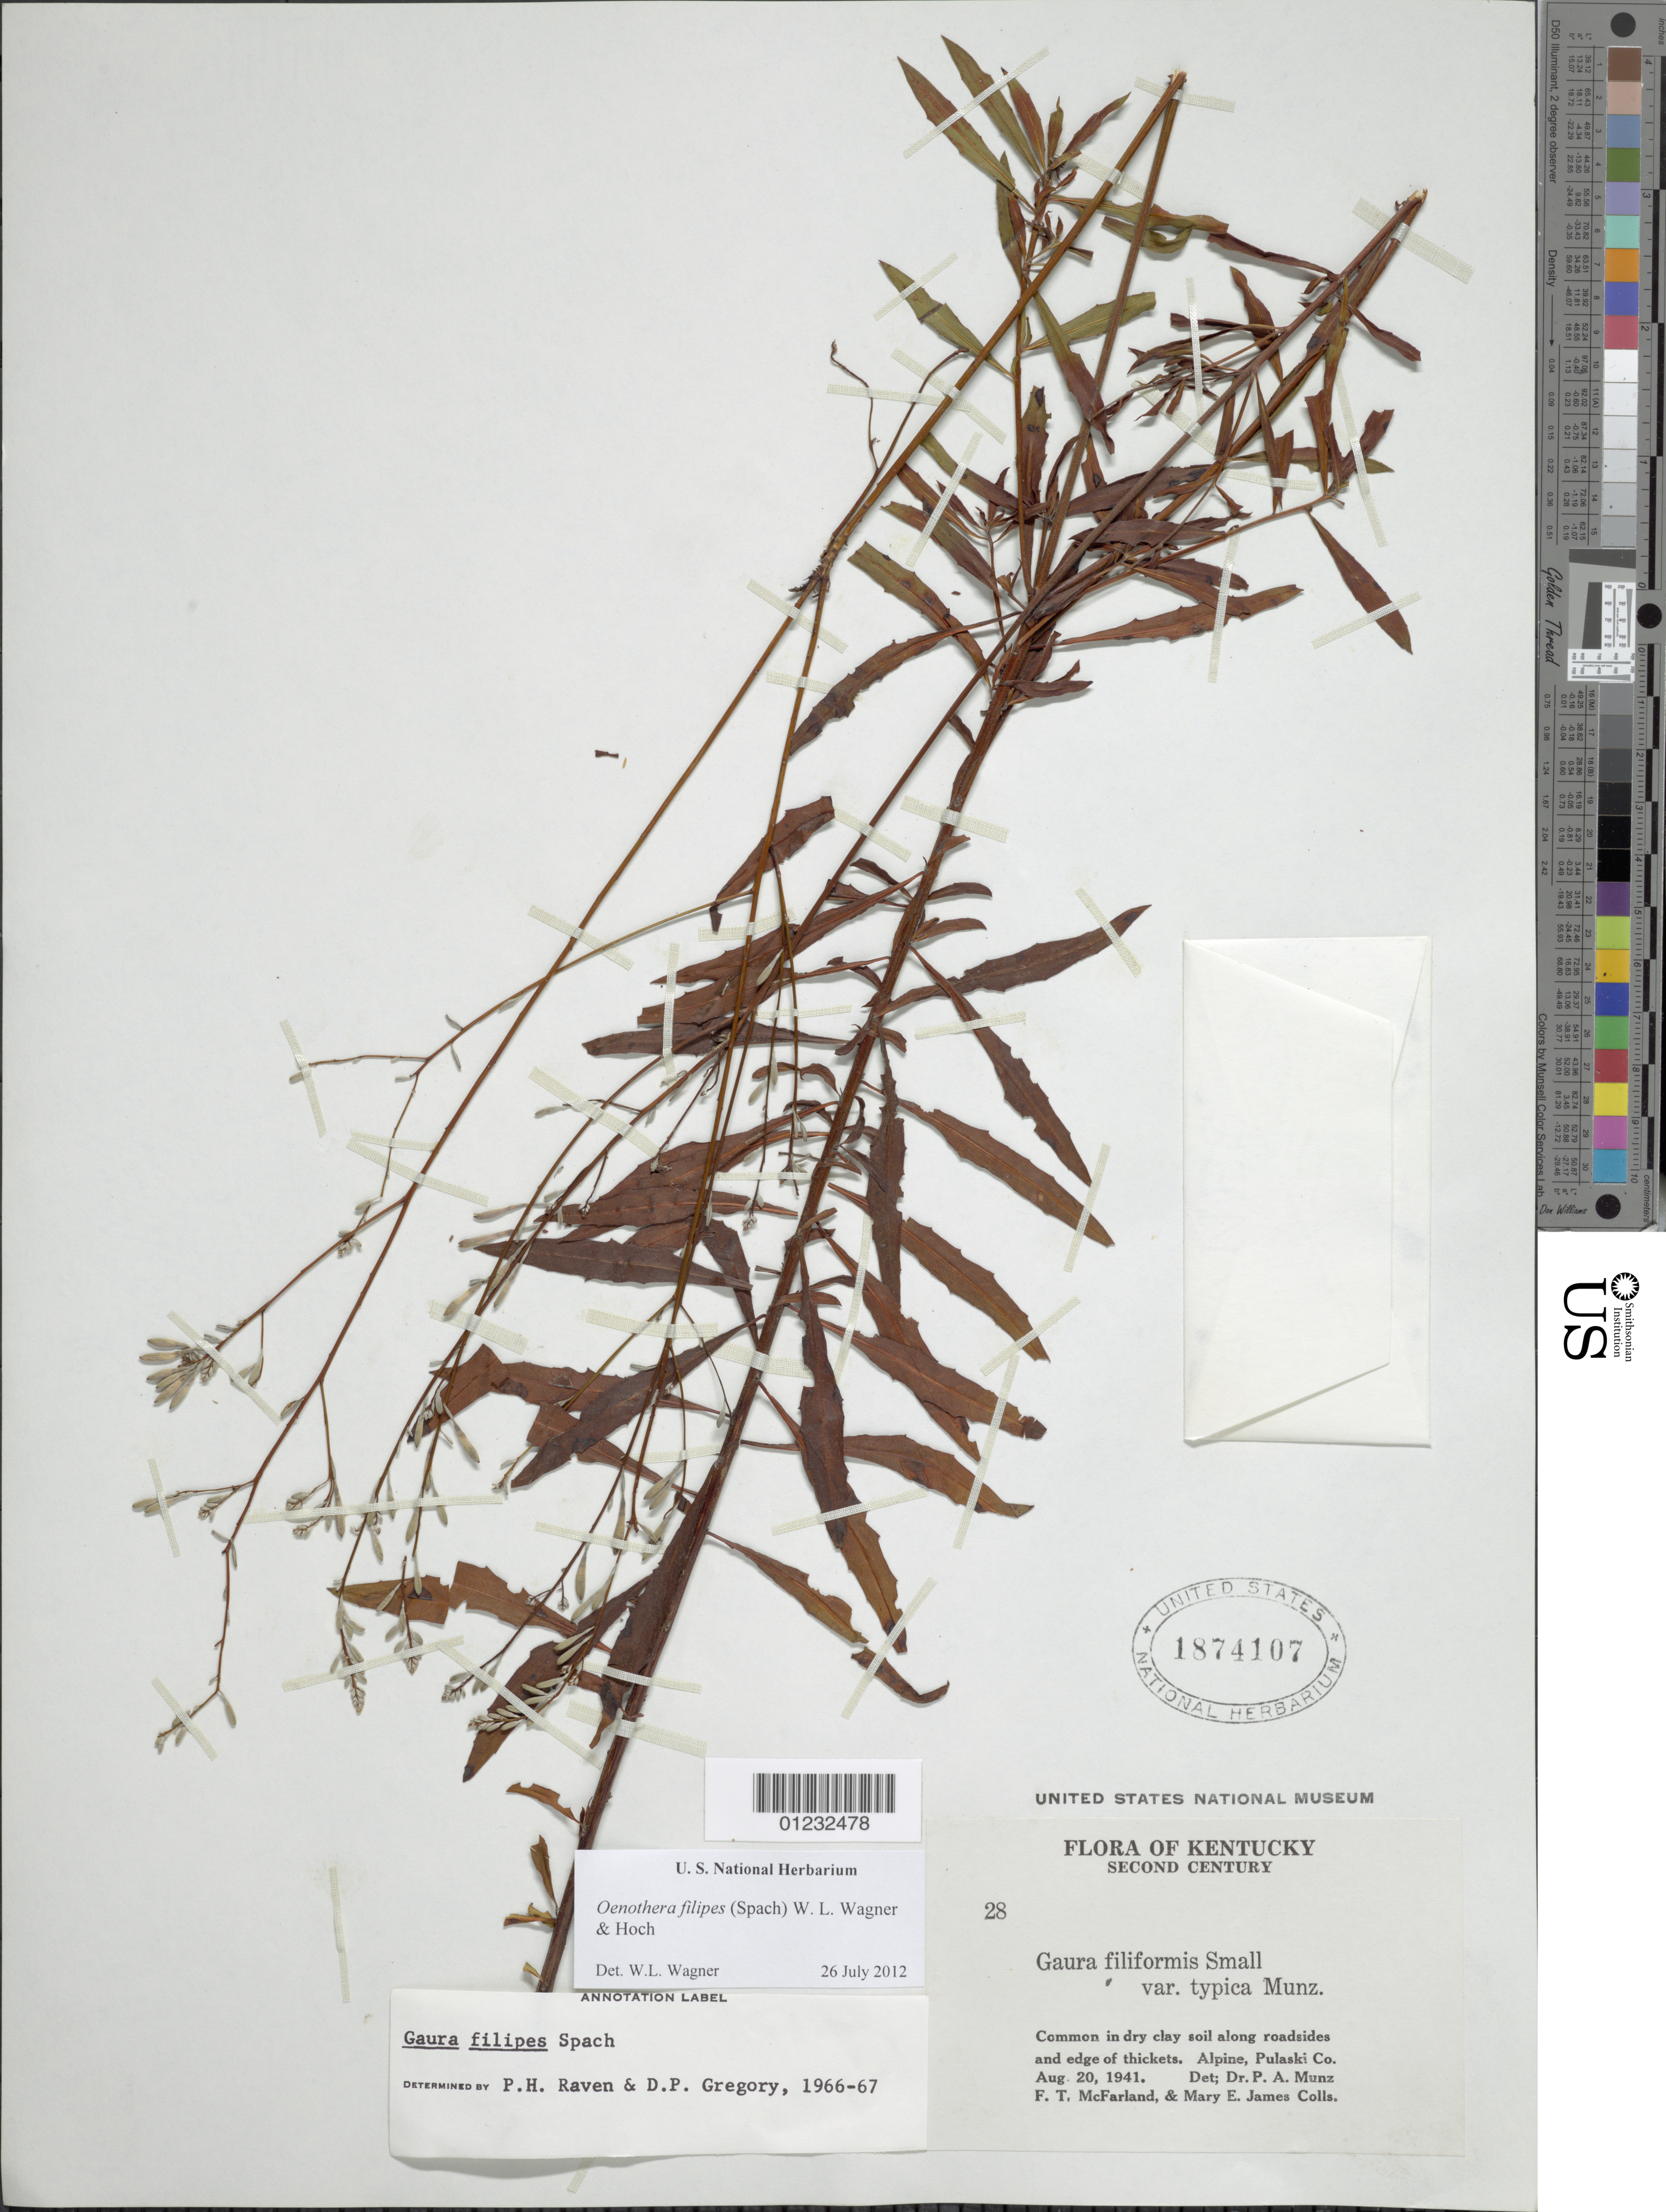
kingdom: Plantae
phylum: Tracheophyta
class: Magnoliopsida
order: Myrtales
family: Onagraceae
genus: Oenothera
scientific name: Oenothera filipes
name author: (Spach) W.L. Wagner & Hoch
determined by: Wagner, W. L., (BOT), Smithsonian Institution - National Museum of Natural History (UNITED STATES)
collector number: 28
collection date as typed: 20 Aug 1941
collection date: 1941-08-20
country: United States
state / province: Kentucky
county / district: Pulaski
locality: Alpine.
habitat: In dry clay soil along roadsides and edges of thickets.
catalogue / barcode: US 1874107